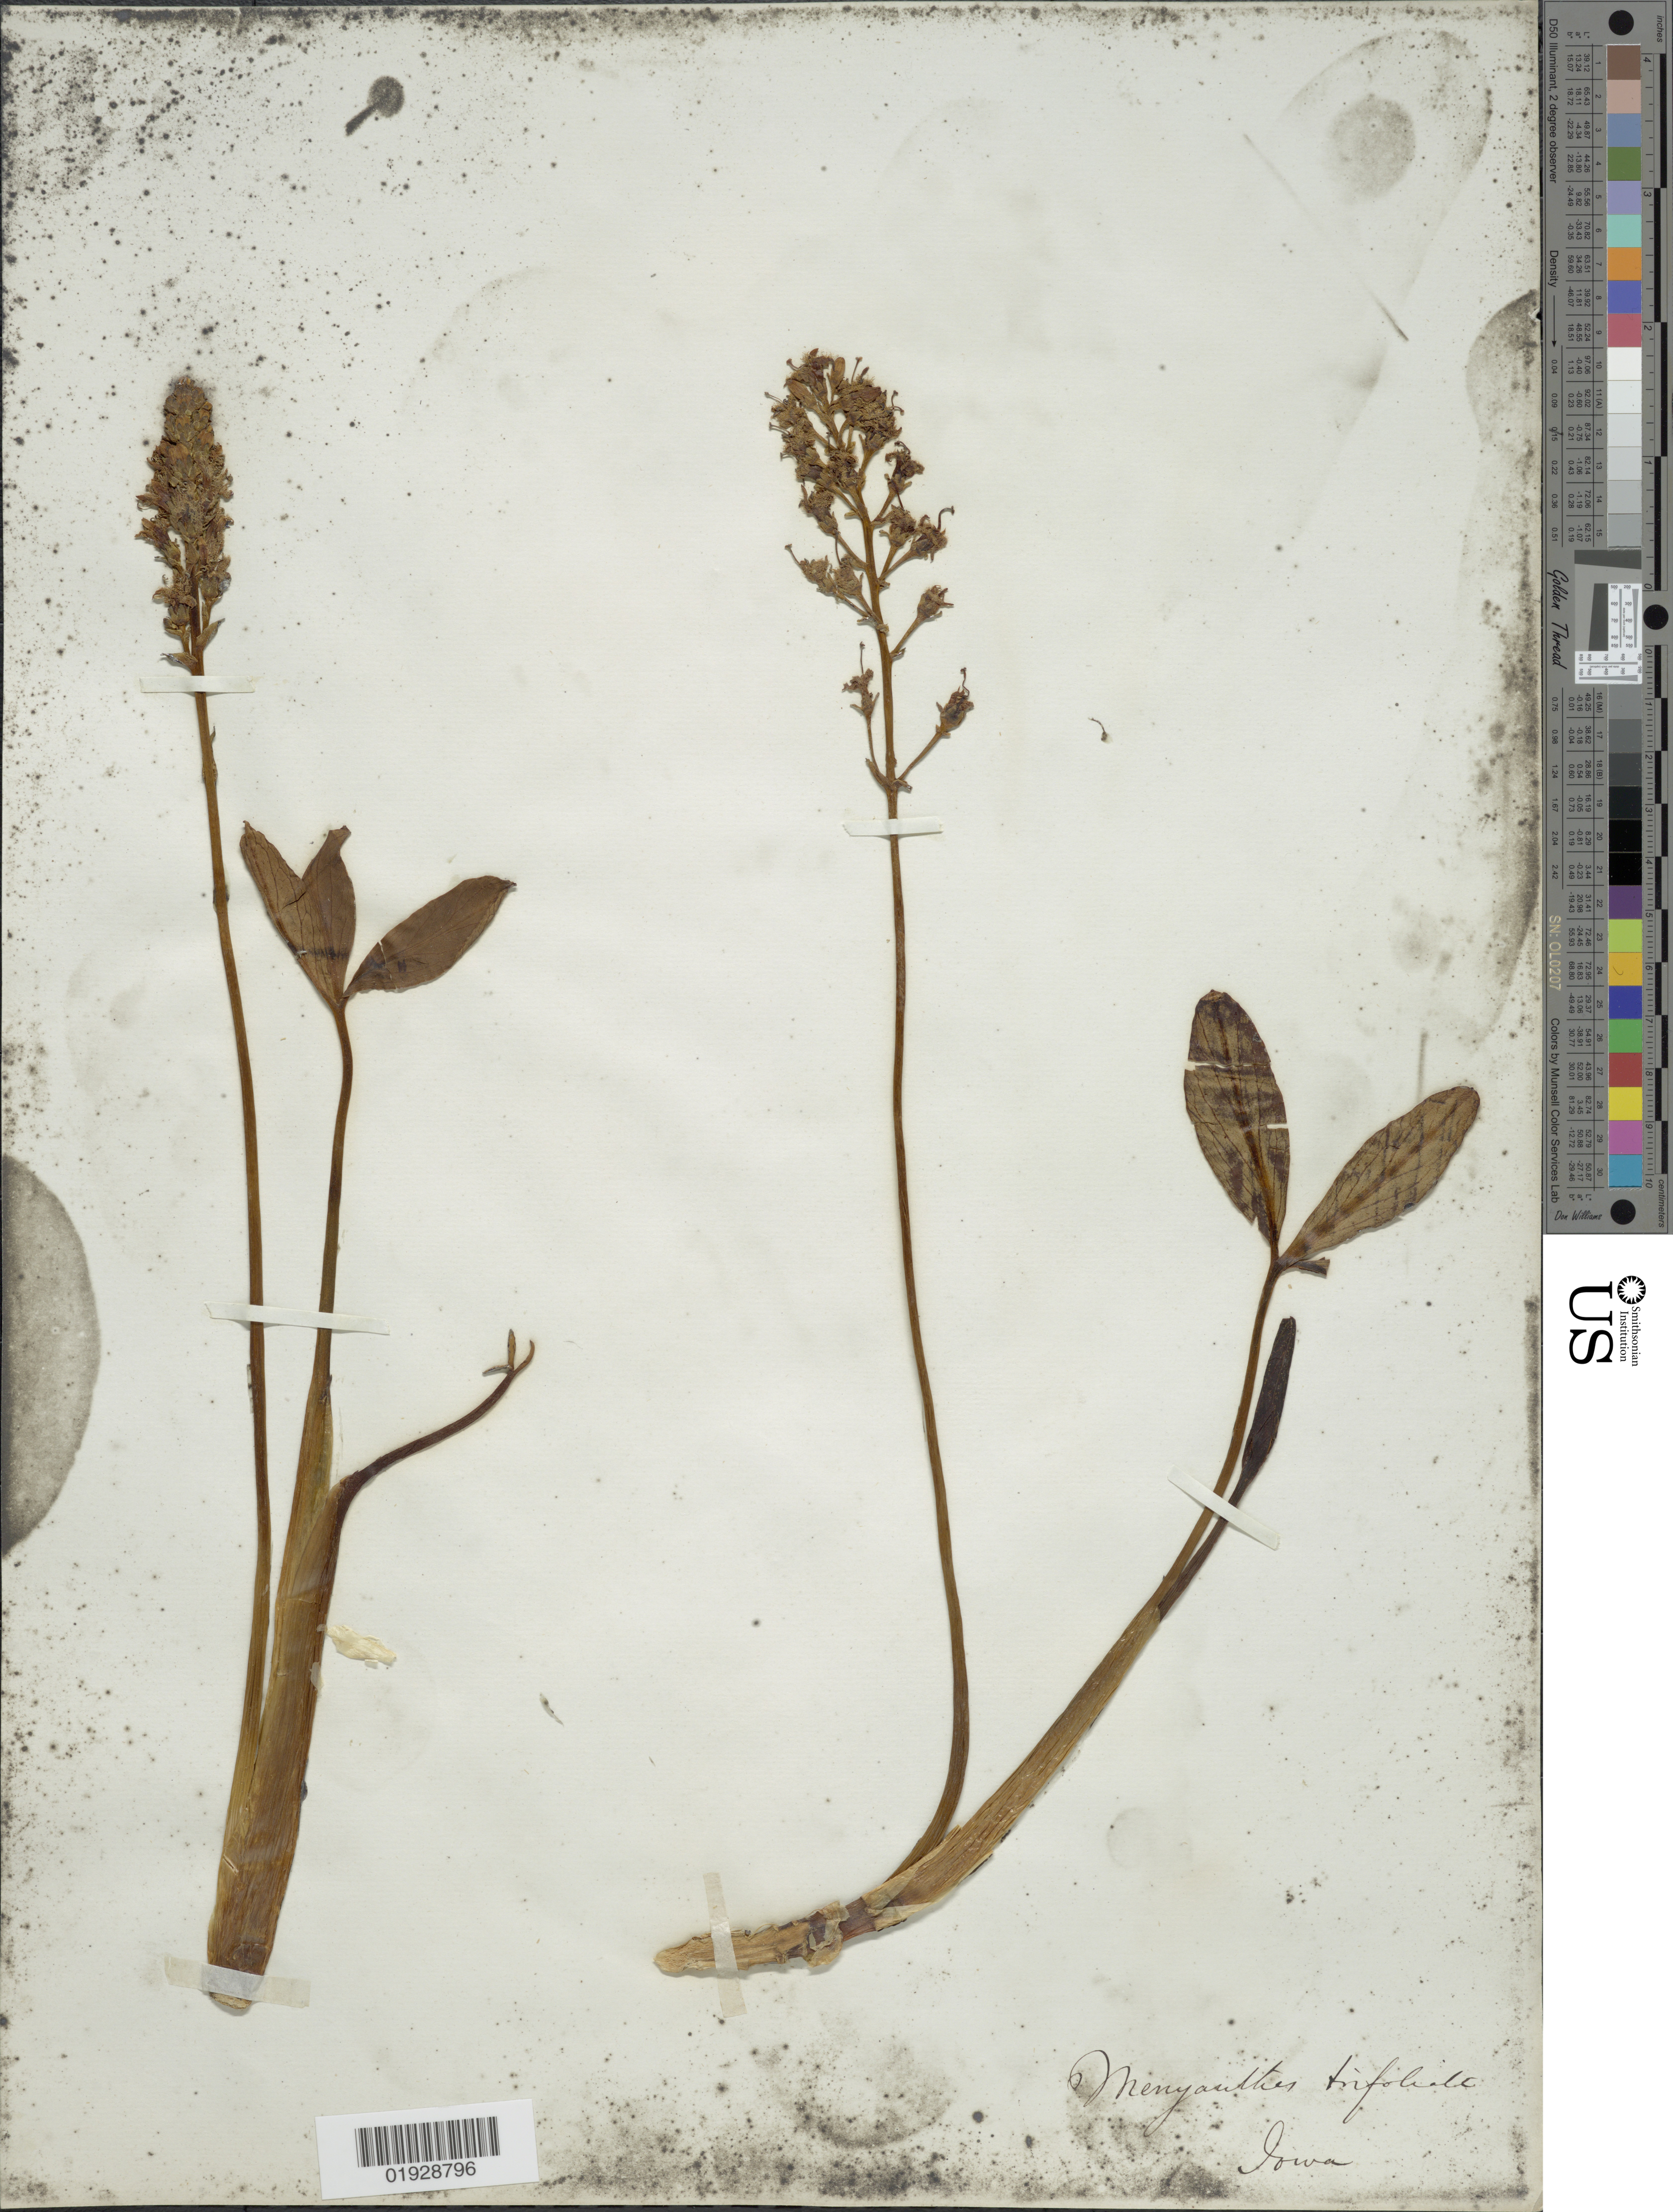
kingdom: Plantae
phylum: Tracheophyta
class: Magnoliopsida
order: Asterales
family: Menyanthaceae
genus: Menyanthes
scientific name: Menyanthes trifoliata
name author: L.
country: United States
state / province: Iowa